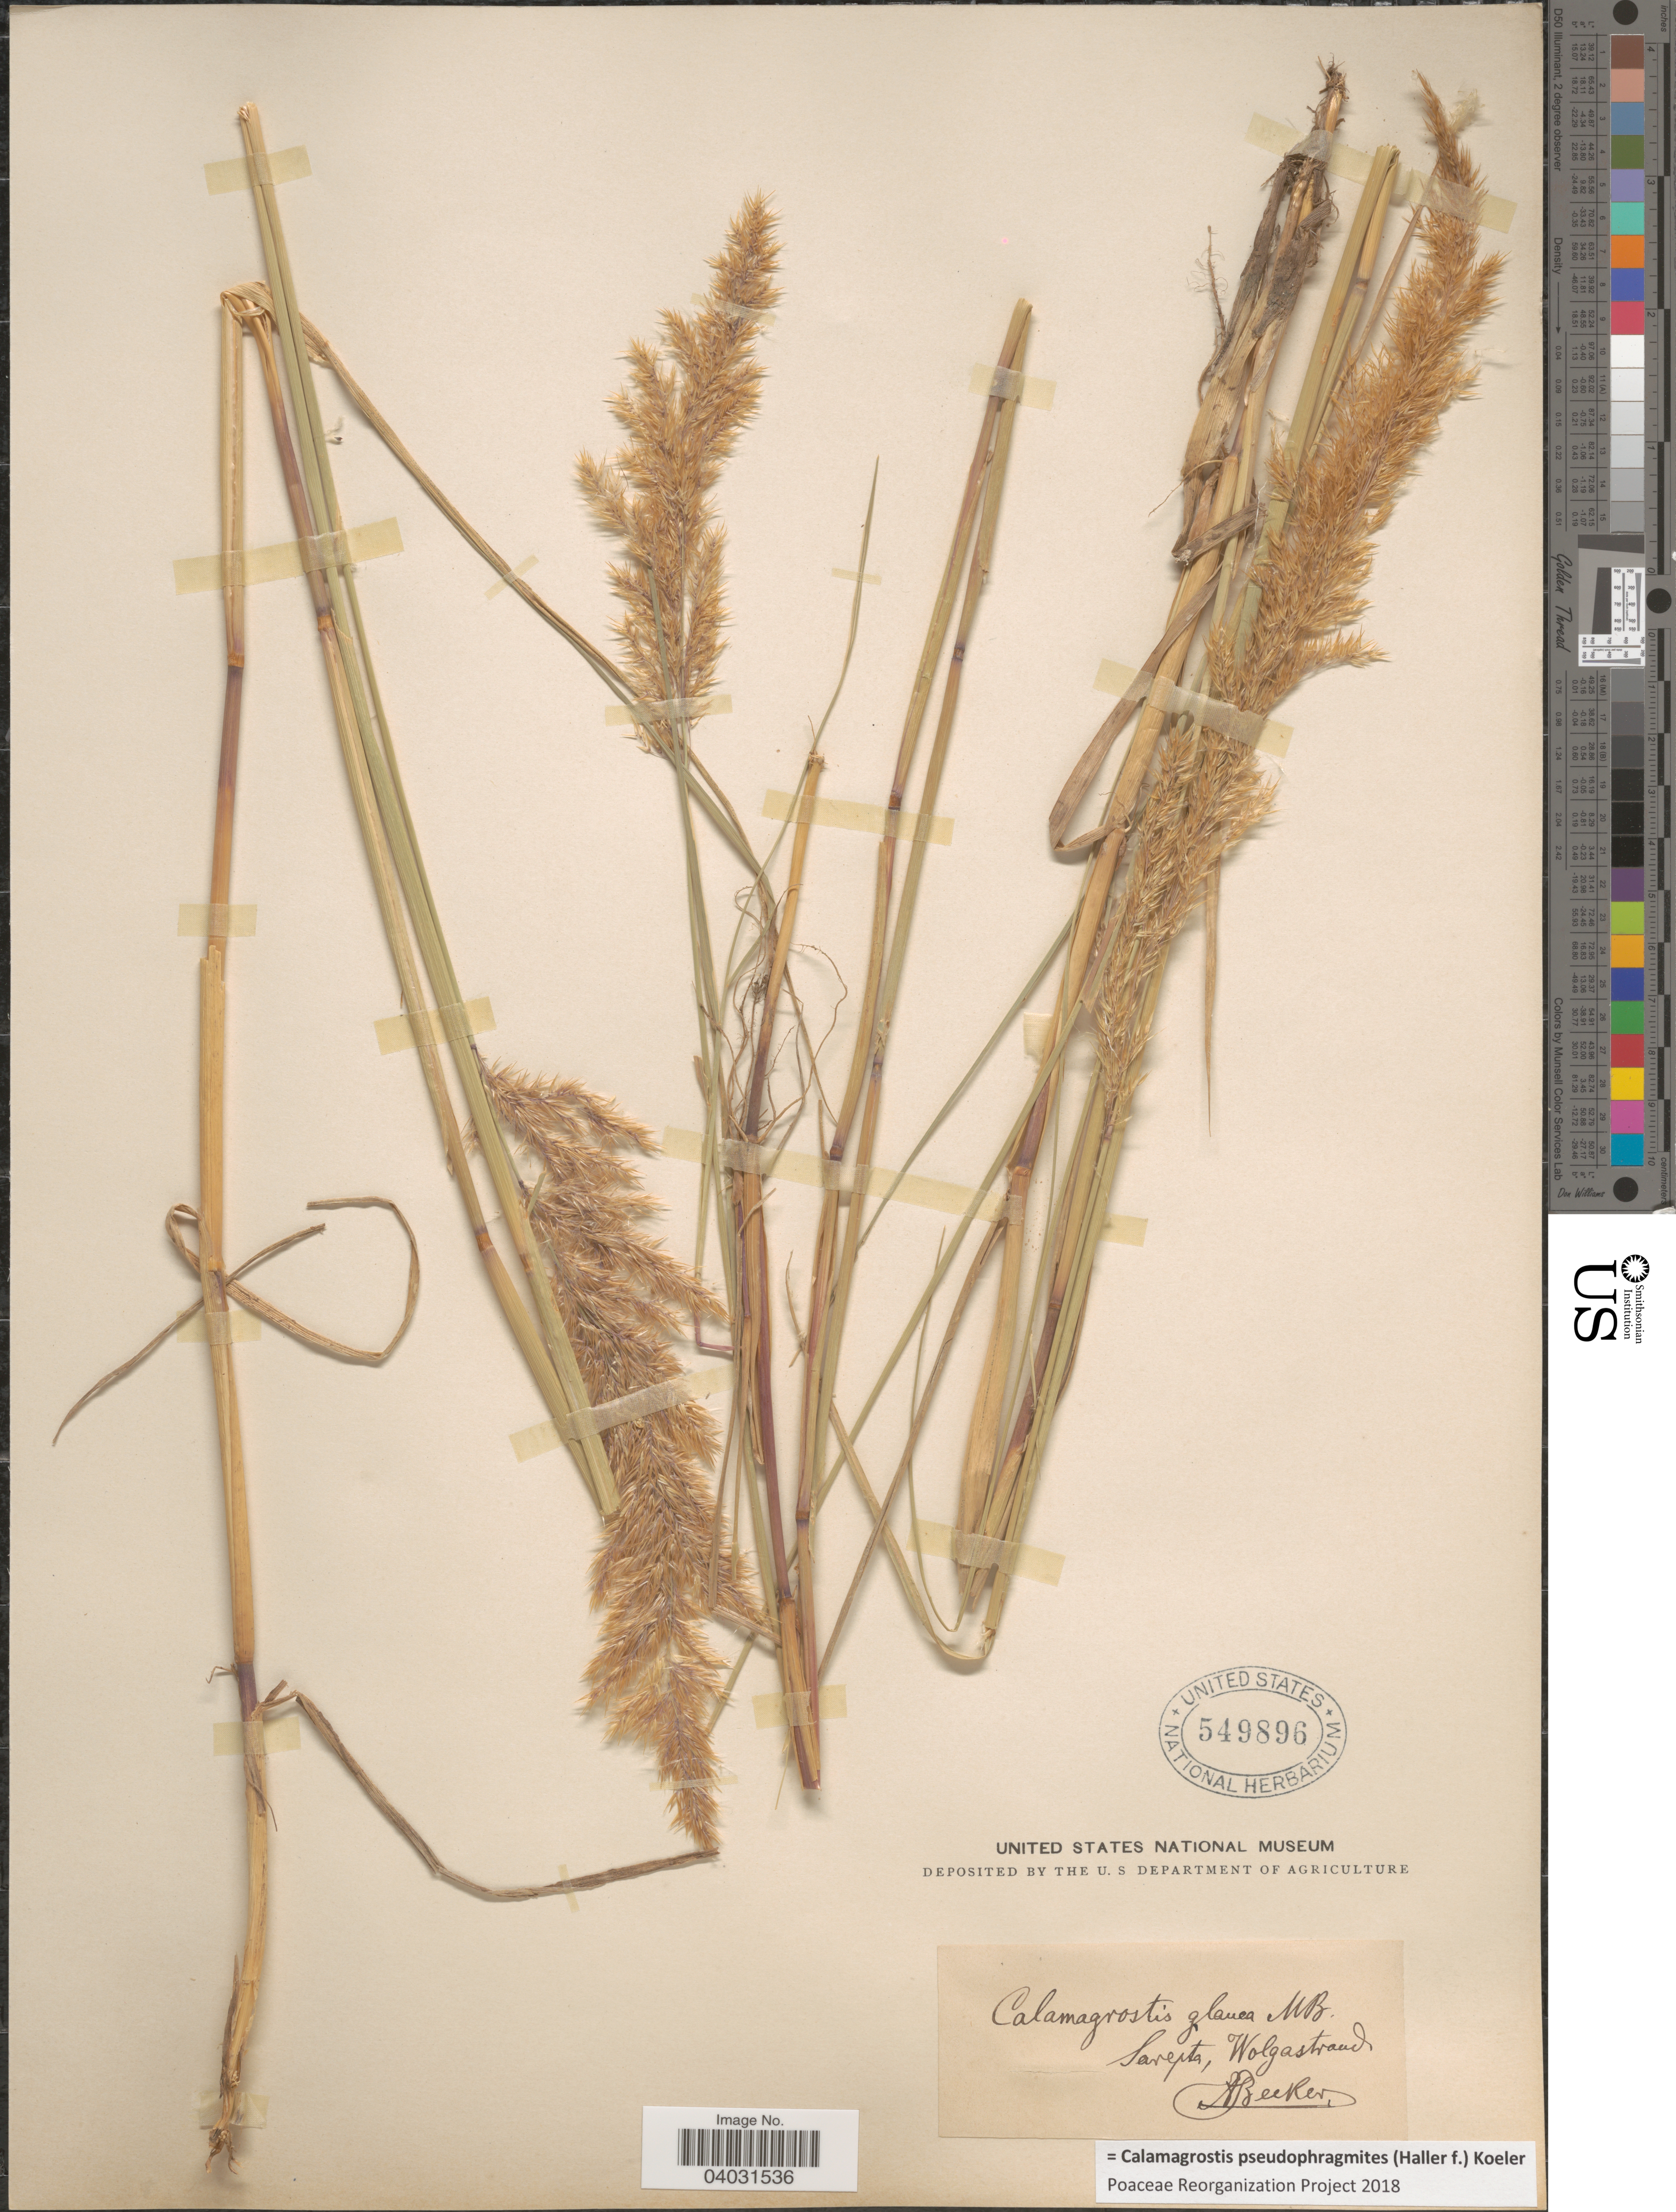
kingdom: Plantae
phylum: Tracheophyta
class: Liliopsida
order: Poales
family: Poaceae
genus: Calamagrostis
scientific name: Calamagrostis pseudophragmites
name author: (Haller f.) Koeler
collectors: A. Becker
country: Russian Federation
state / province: Volgograd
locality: Sarepta, Wolgastrand.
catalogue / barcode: US 549896